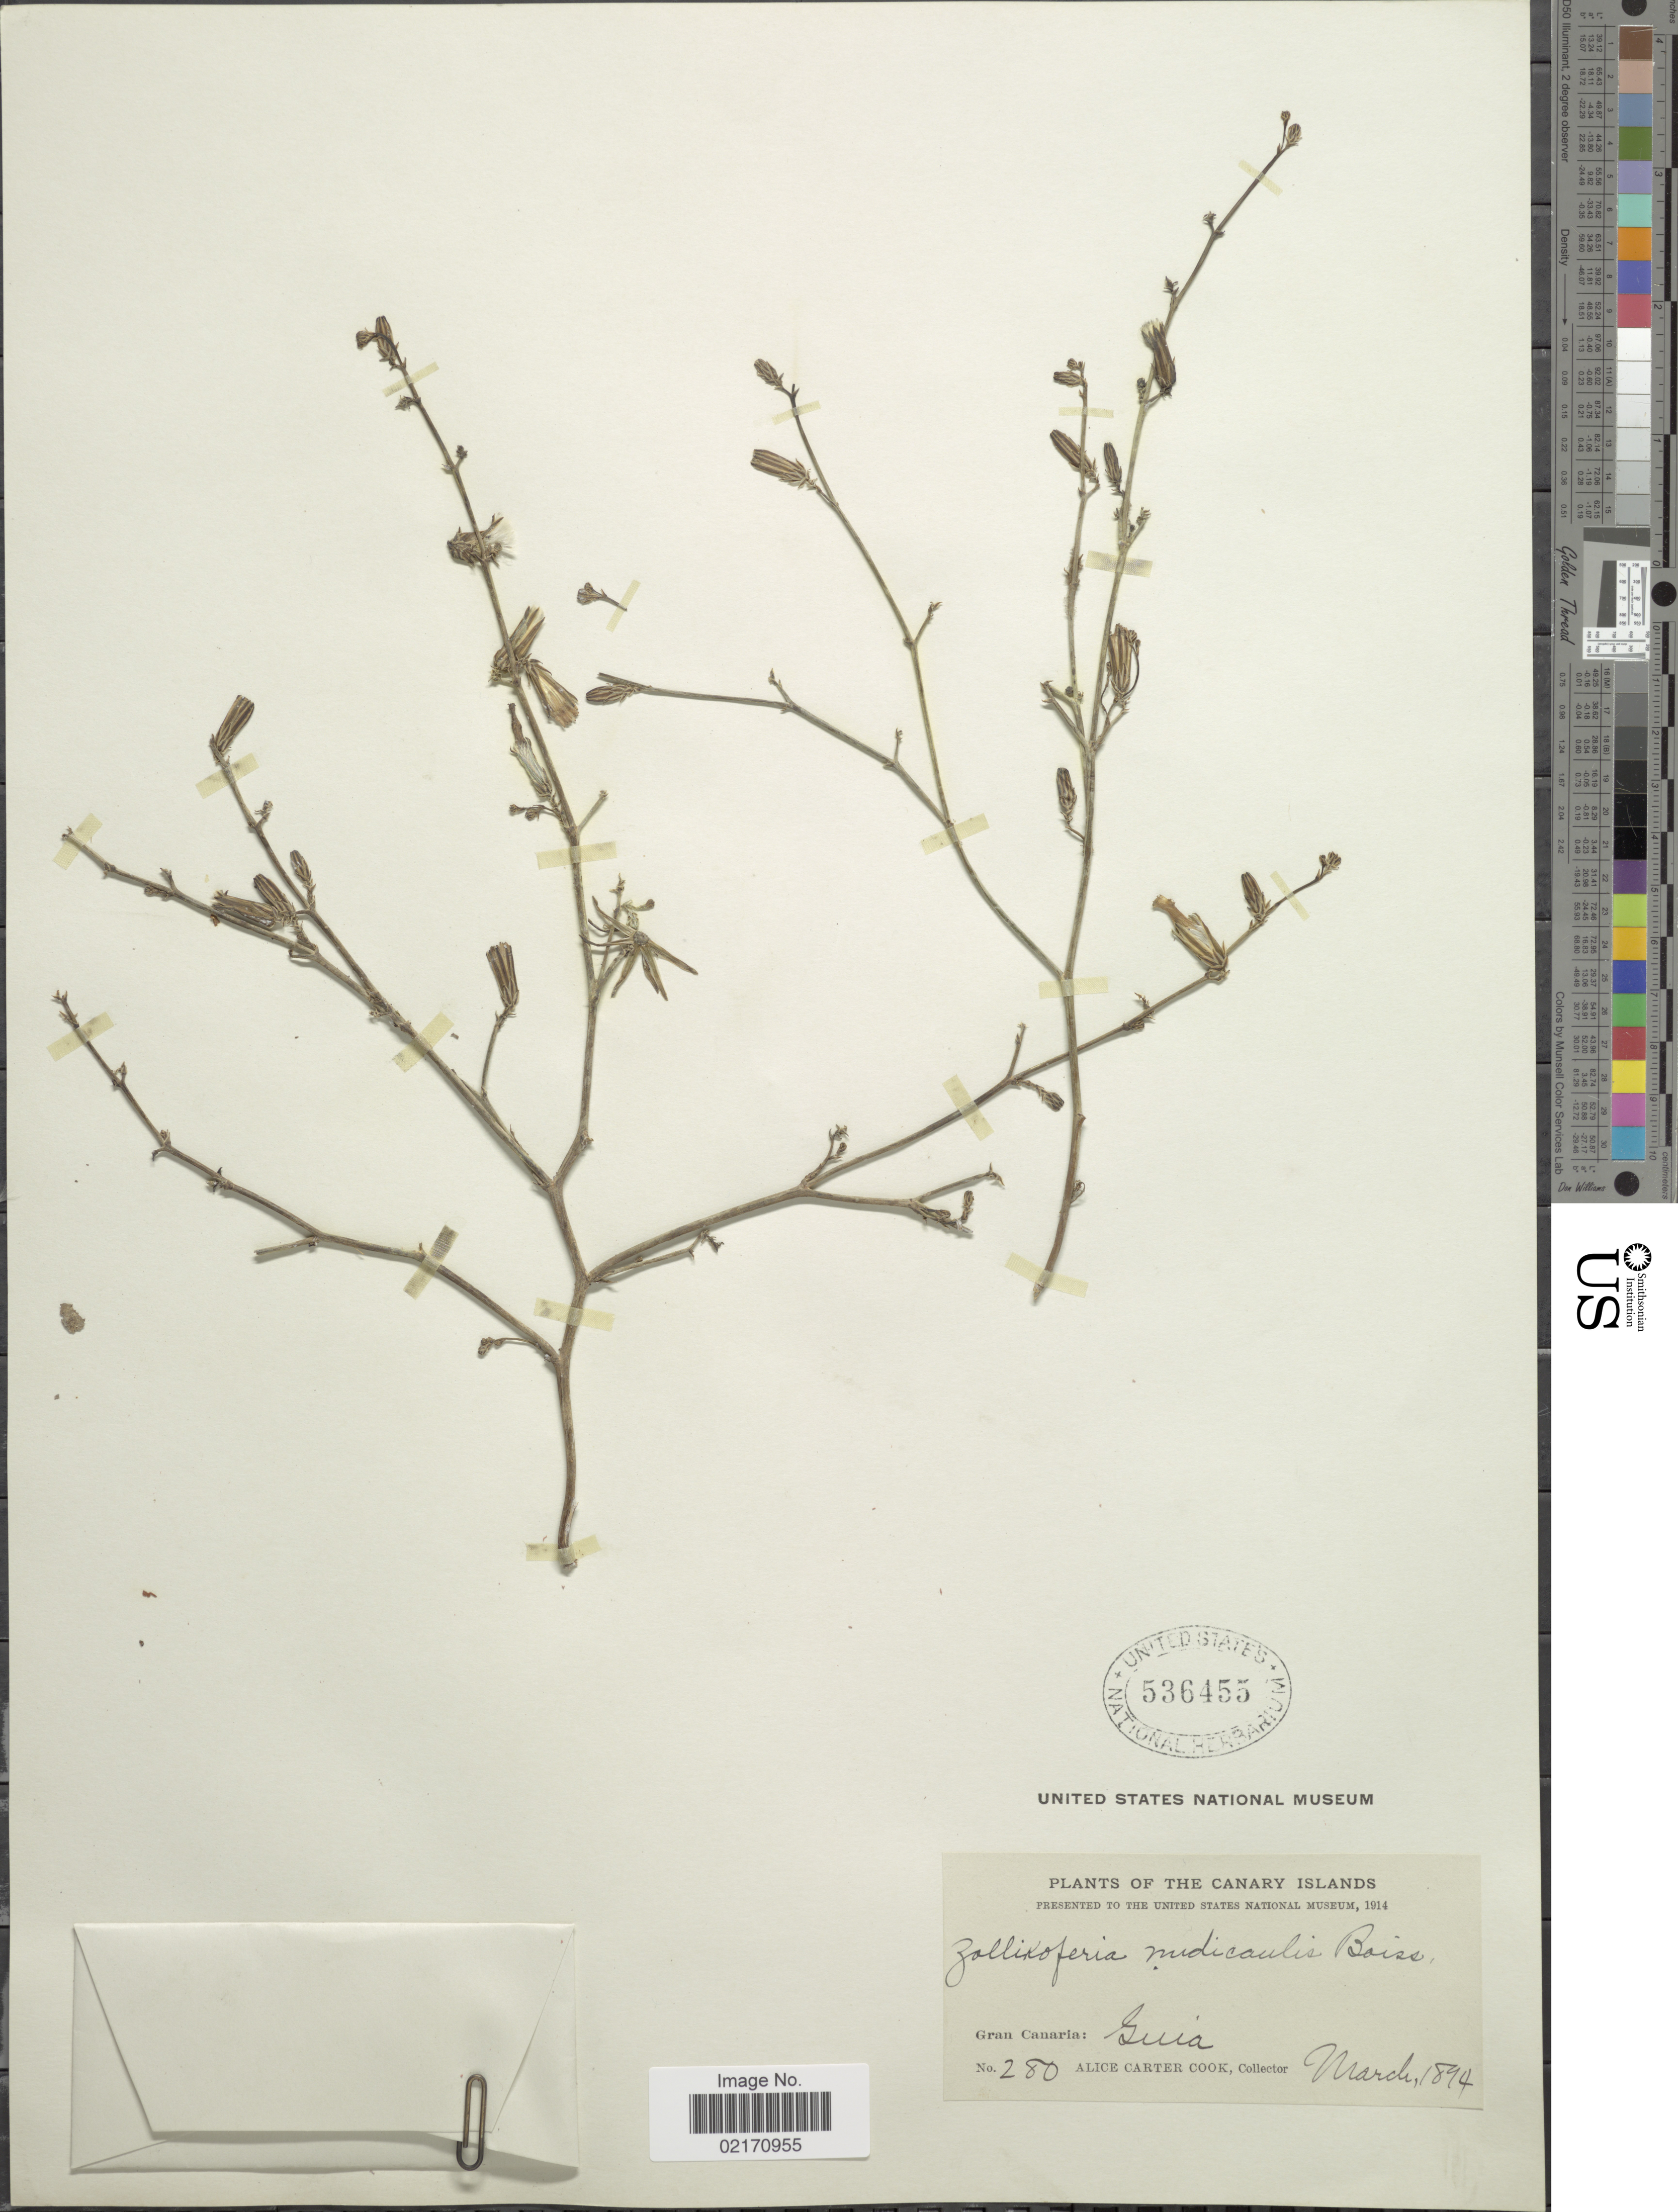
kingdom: Plantae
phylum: Tracheophyta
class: Magnoliopsida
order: Asterales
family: Asteraceae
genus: Launaea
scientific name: Launaea nudicaulis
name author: (L.) Hook. f.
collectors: Alice C. Cook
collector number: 280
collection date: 1894-03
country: Spain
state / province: Canarias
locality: Canary Islands, Gran Canaria, Guia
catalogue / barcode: US 536455